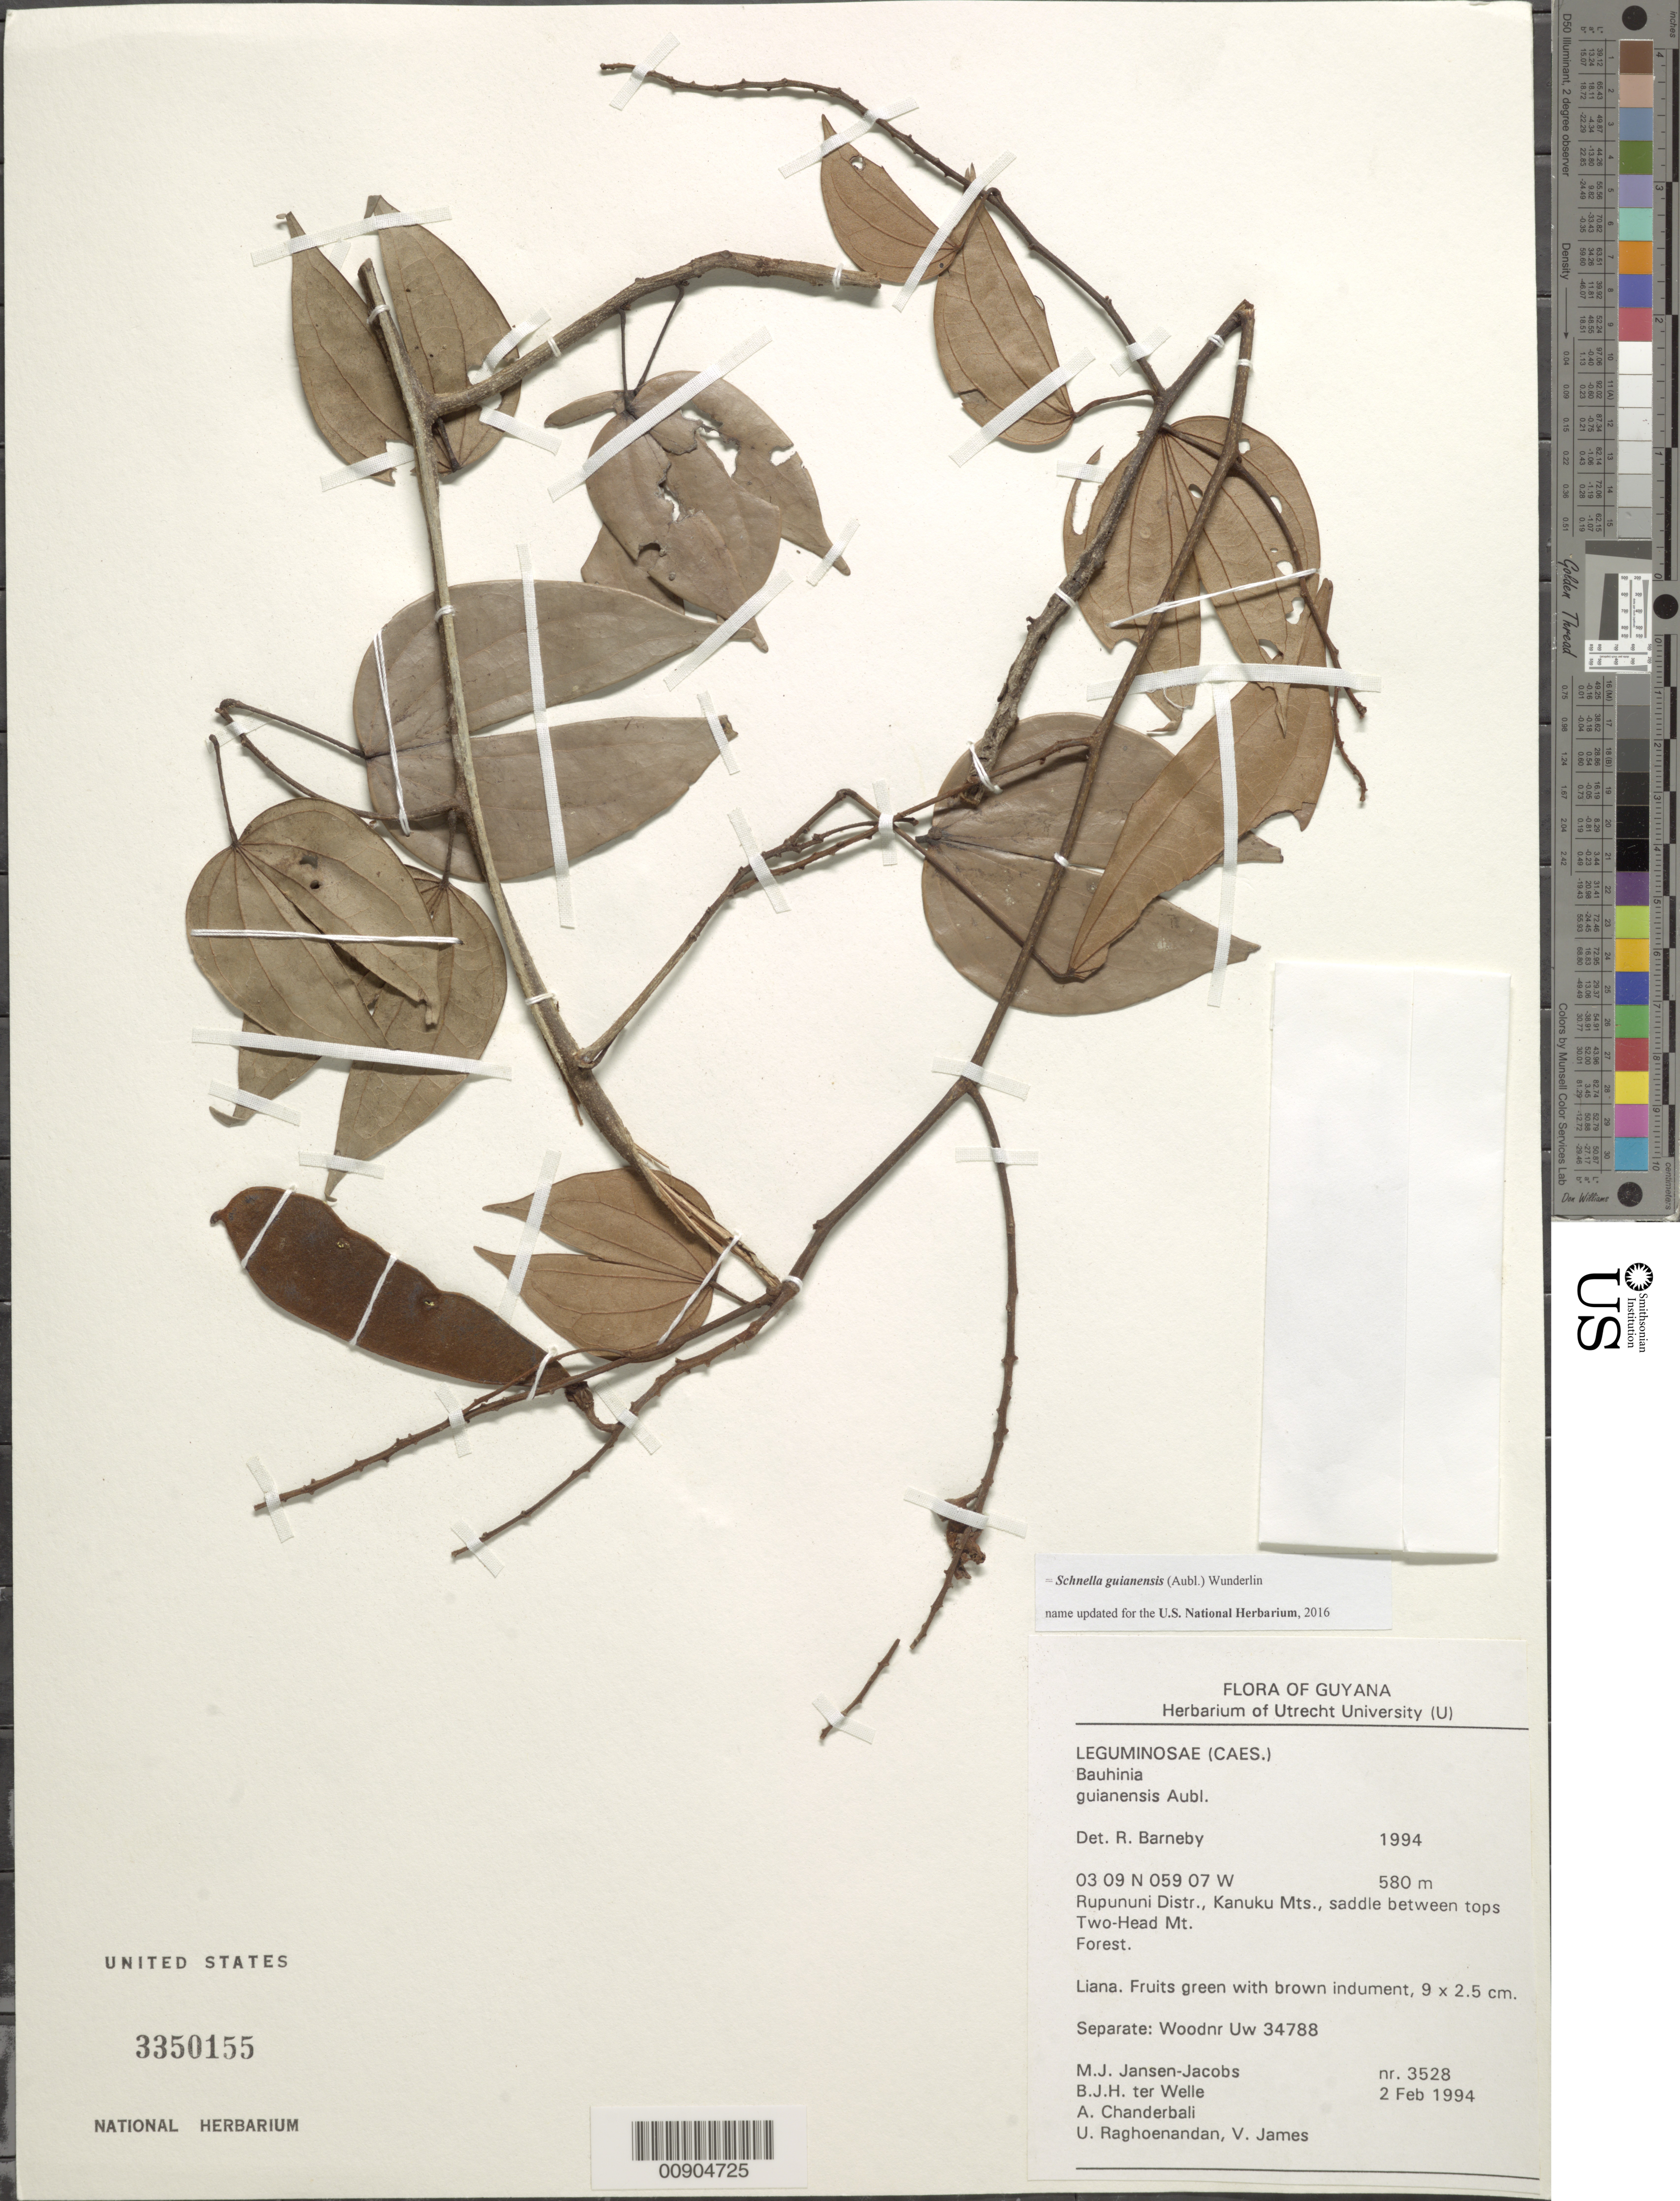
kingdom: Plantae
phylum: Tracheophyta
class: Magnoliopsida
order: Fabales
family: Fabaceae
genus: Schnella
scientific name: Schnella guianensis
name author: (Aubl.) Wunderlin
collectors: M. J. Jansen-Jacobs, B. Welle, A. S. Chanderbali, U. Raghoenandan & V. James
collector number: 3528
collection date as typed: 2-Feb-94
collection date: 1994-02-02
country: Guyana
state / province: U. Takutu-U. Essequibo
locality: Two-Head Mt., saddle between tops of, Kanuku Mts.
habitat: Forest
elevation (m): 580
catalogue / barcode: US 3350155